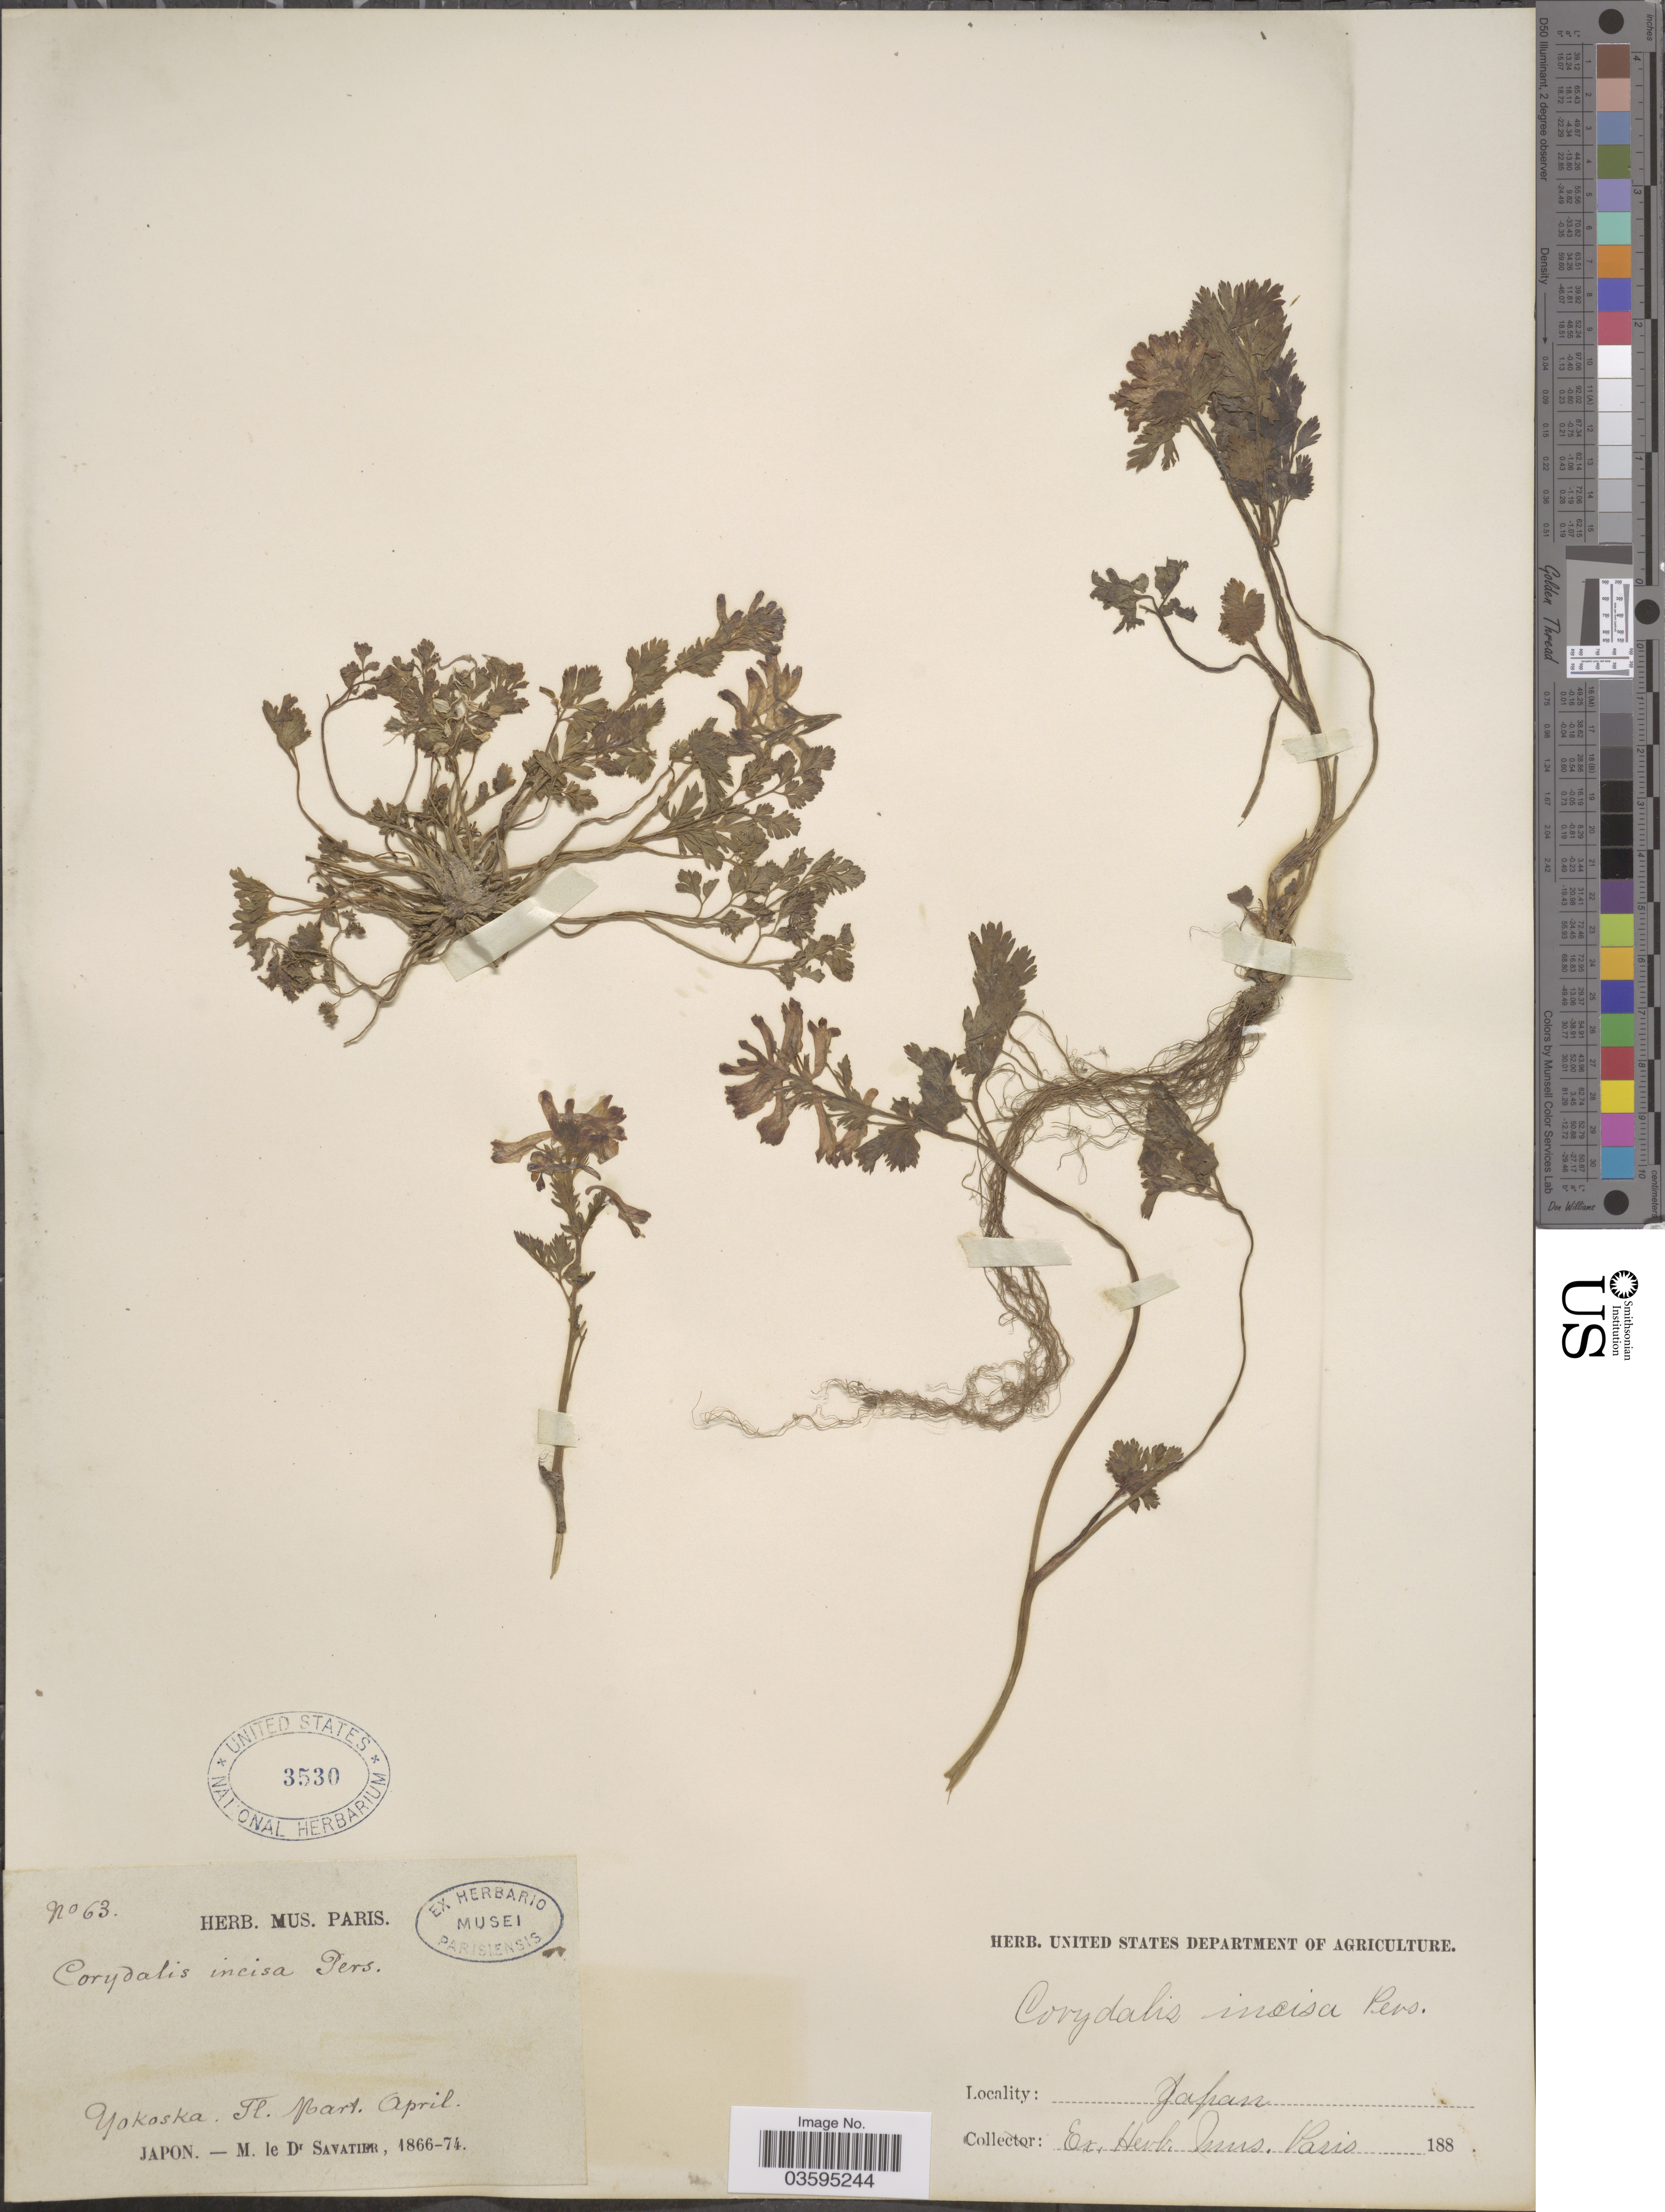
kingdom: Plantae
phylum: Tracheophyta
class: Magnoliopsida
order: Ranunculales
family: Papaveraceae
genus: Corydalis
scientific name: Corydalis incisa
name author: (Thunb.) Pers.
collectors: M. Savatier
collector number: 63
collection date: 1866/1874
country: Japan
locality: Yokoska.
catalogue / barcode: US 3530